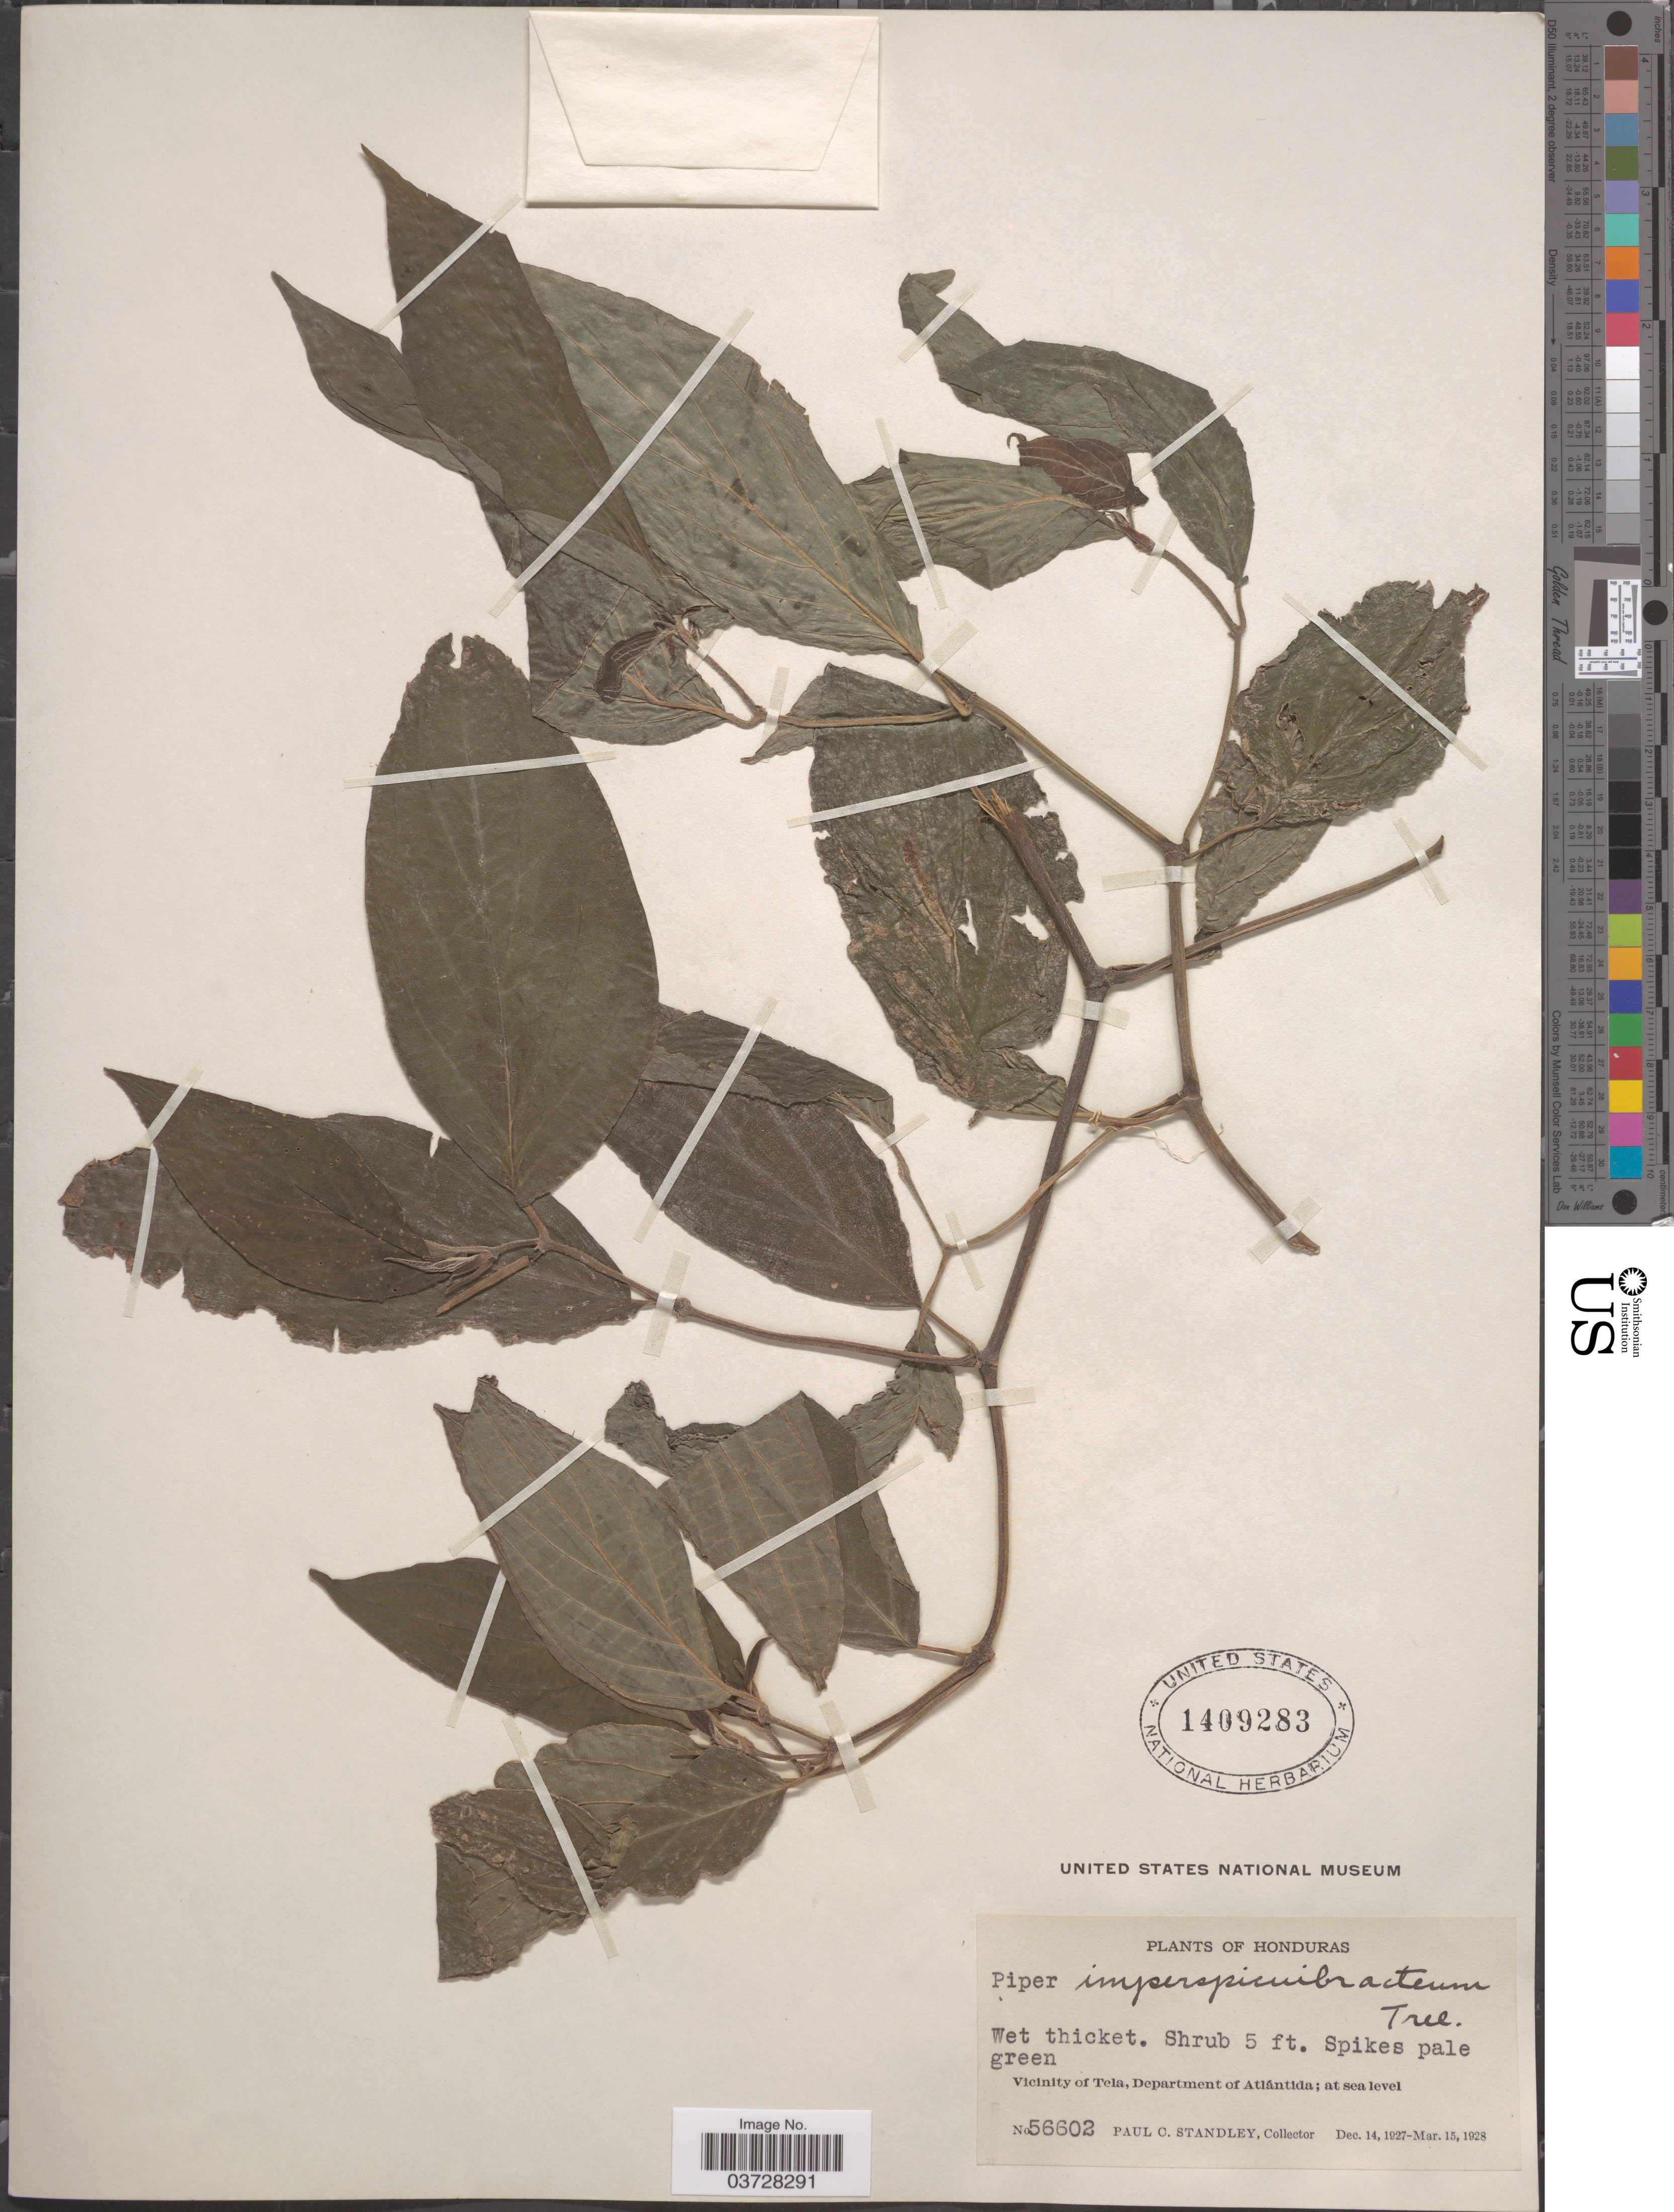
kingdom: Plantae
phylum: Tracheophyta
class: Magnoliopsida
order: Piperales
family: Piperaceae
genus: Piper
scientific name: Piper imperspicuibracteum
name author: Trel.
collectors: P. C. Standley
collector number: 56602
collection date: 1927-12-14/1928-03-15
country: Honduras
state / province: Atlantida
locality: Vicinity of Tela, Department of Atlántida.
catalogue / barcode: US 1409283